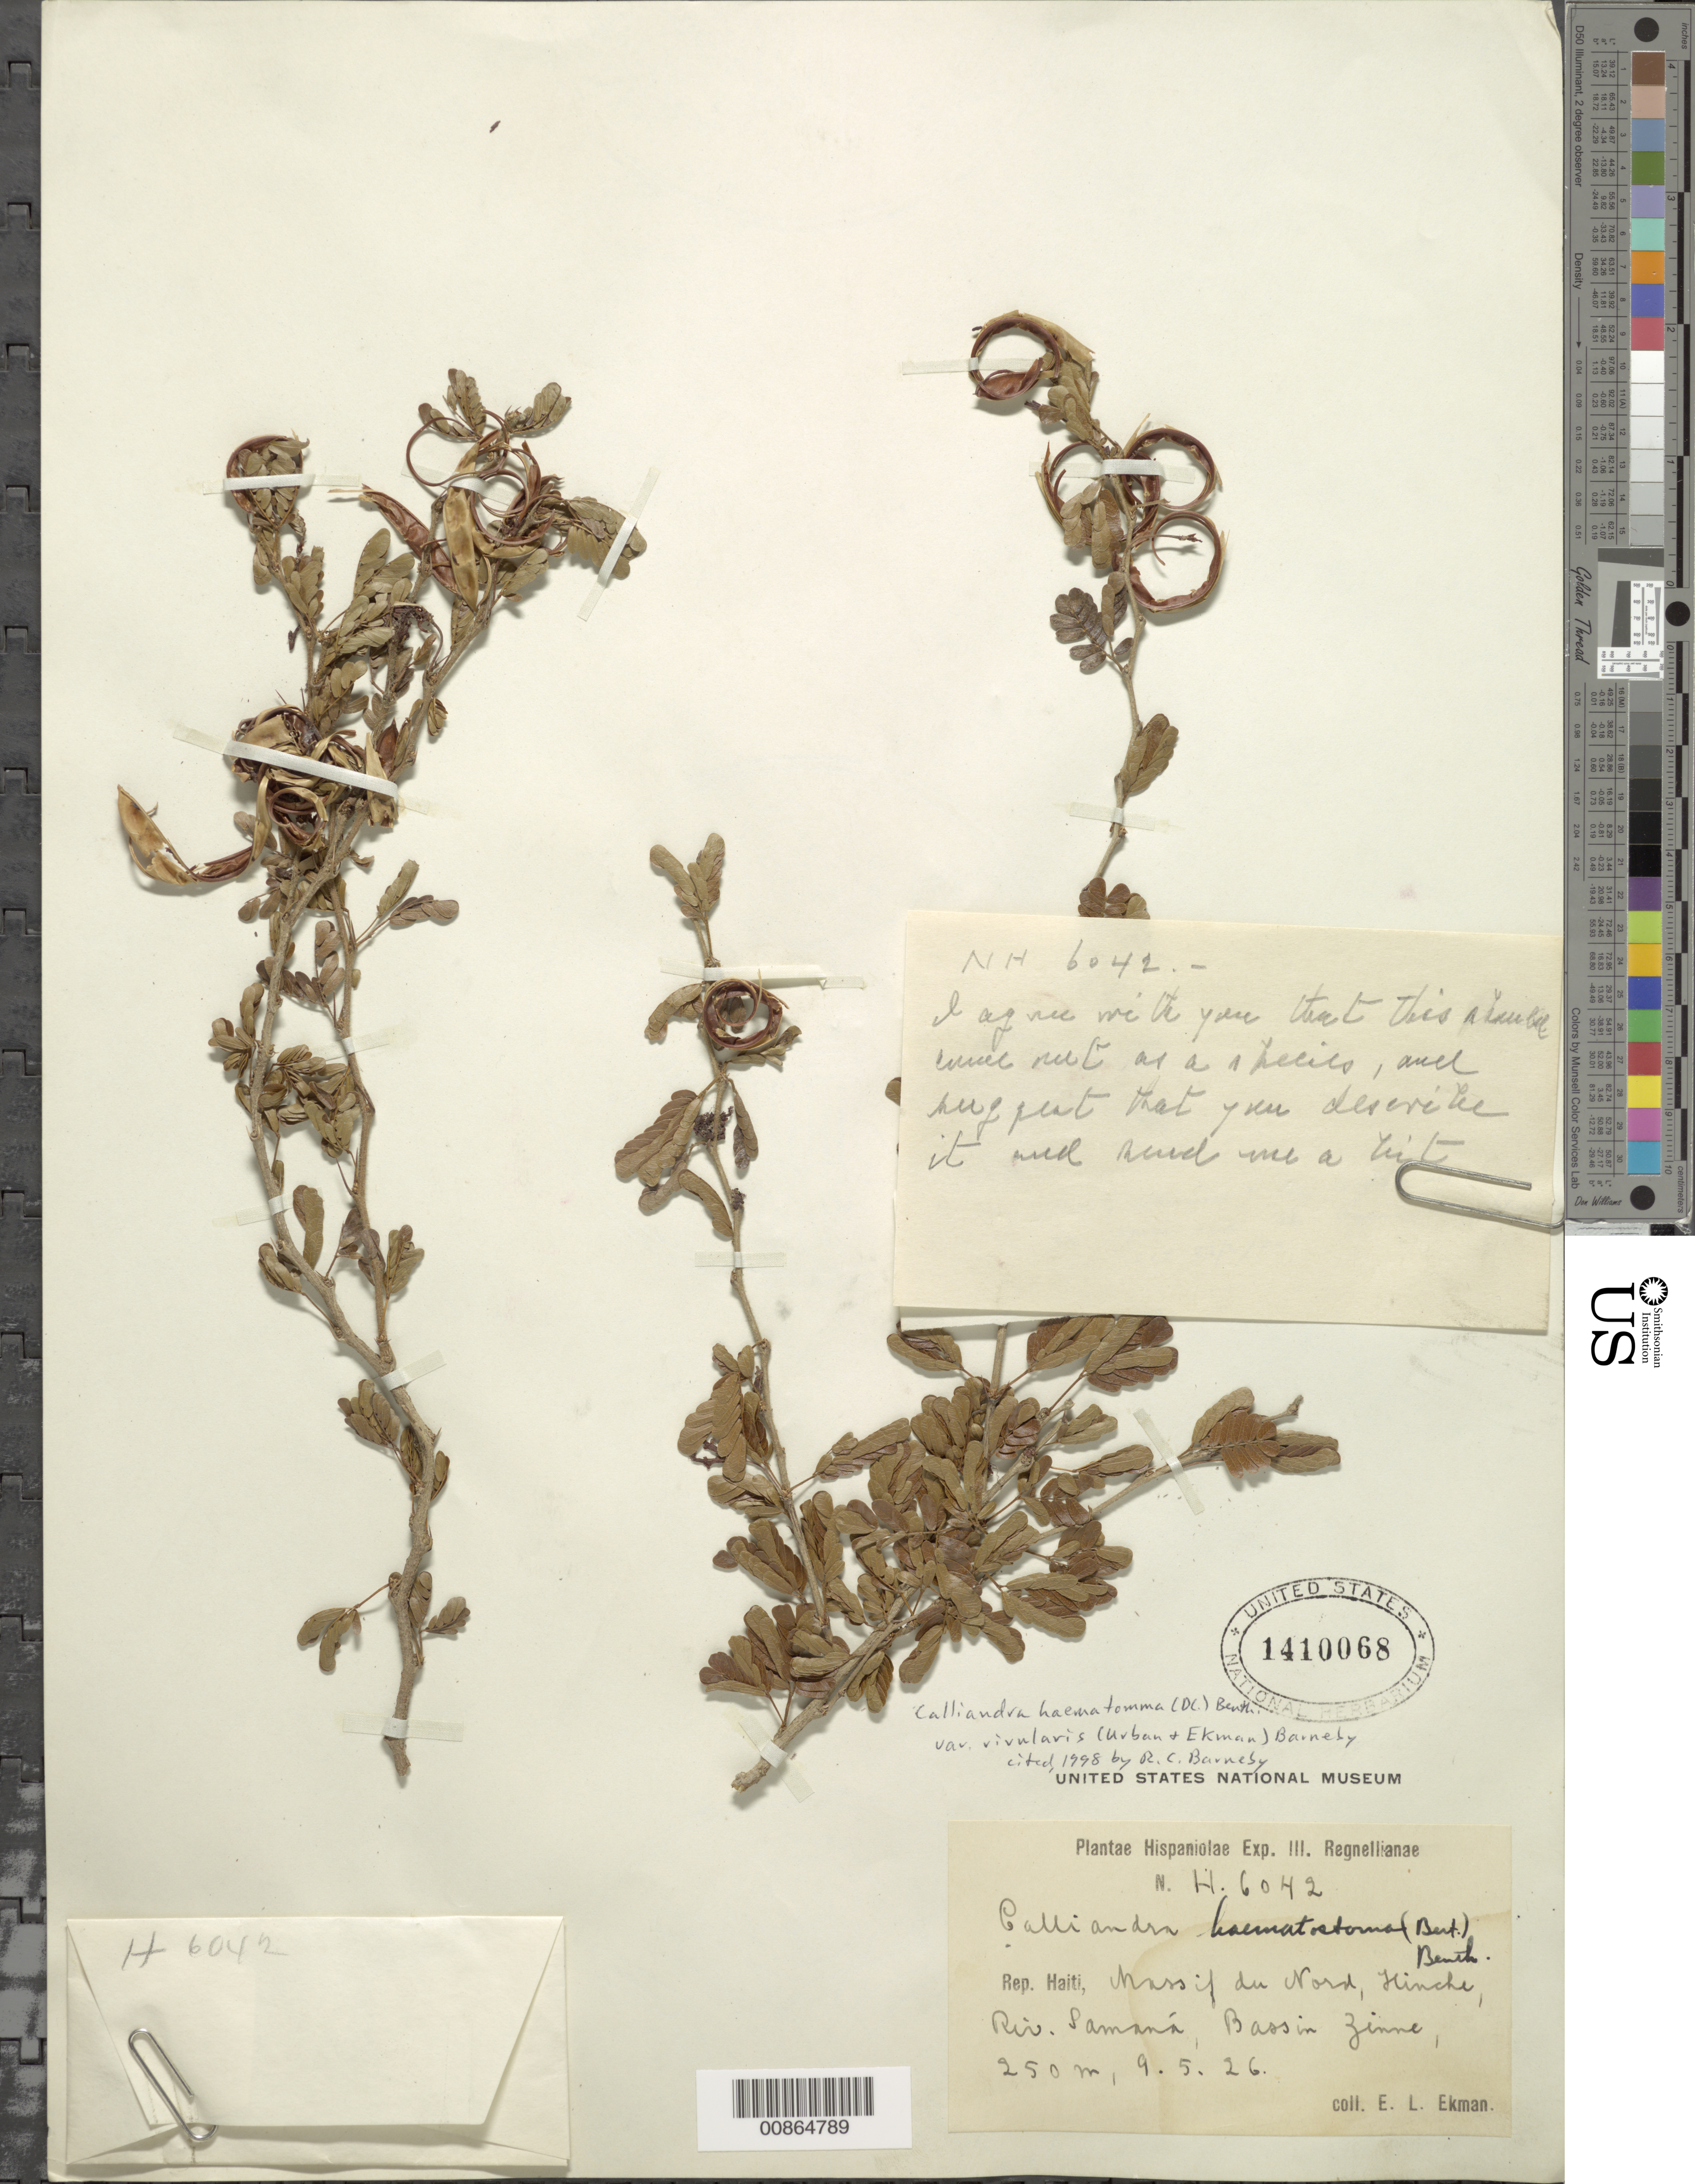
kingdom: Plantae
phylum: Tracheophyta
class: Magnoliopsida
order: Fabales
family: Fabaceae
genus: Calliandra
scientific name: Calliandra rivularis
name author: Urb. & Ekman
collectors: E. L. Ekman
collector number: H 6042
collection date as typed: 09 May 1926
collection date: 1926-05-09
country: Haiti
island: Hispaniola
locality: Massif du Nord, Hinche, Riv. Samaná, Bassin Zinne.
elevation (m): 250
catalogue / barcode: US 1410068